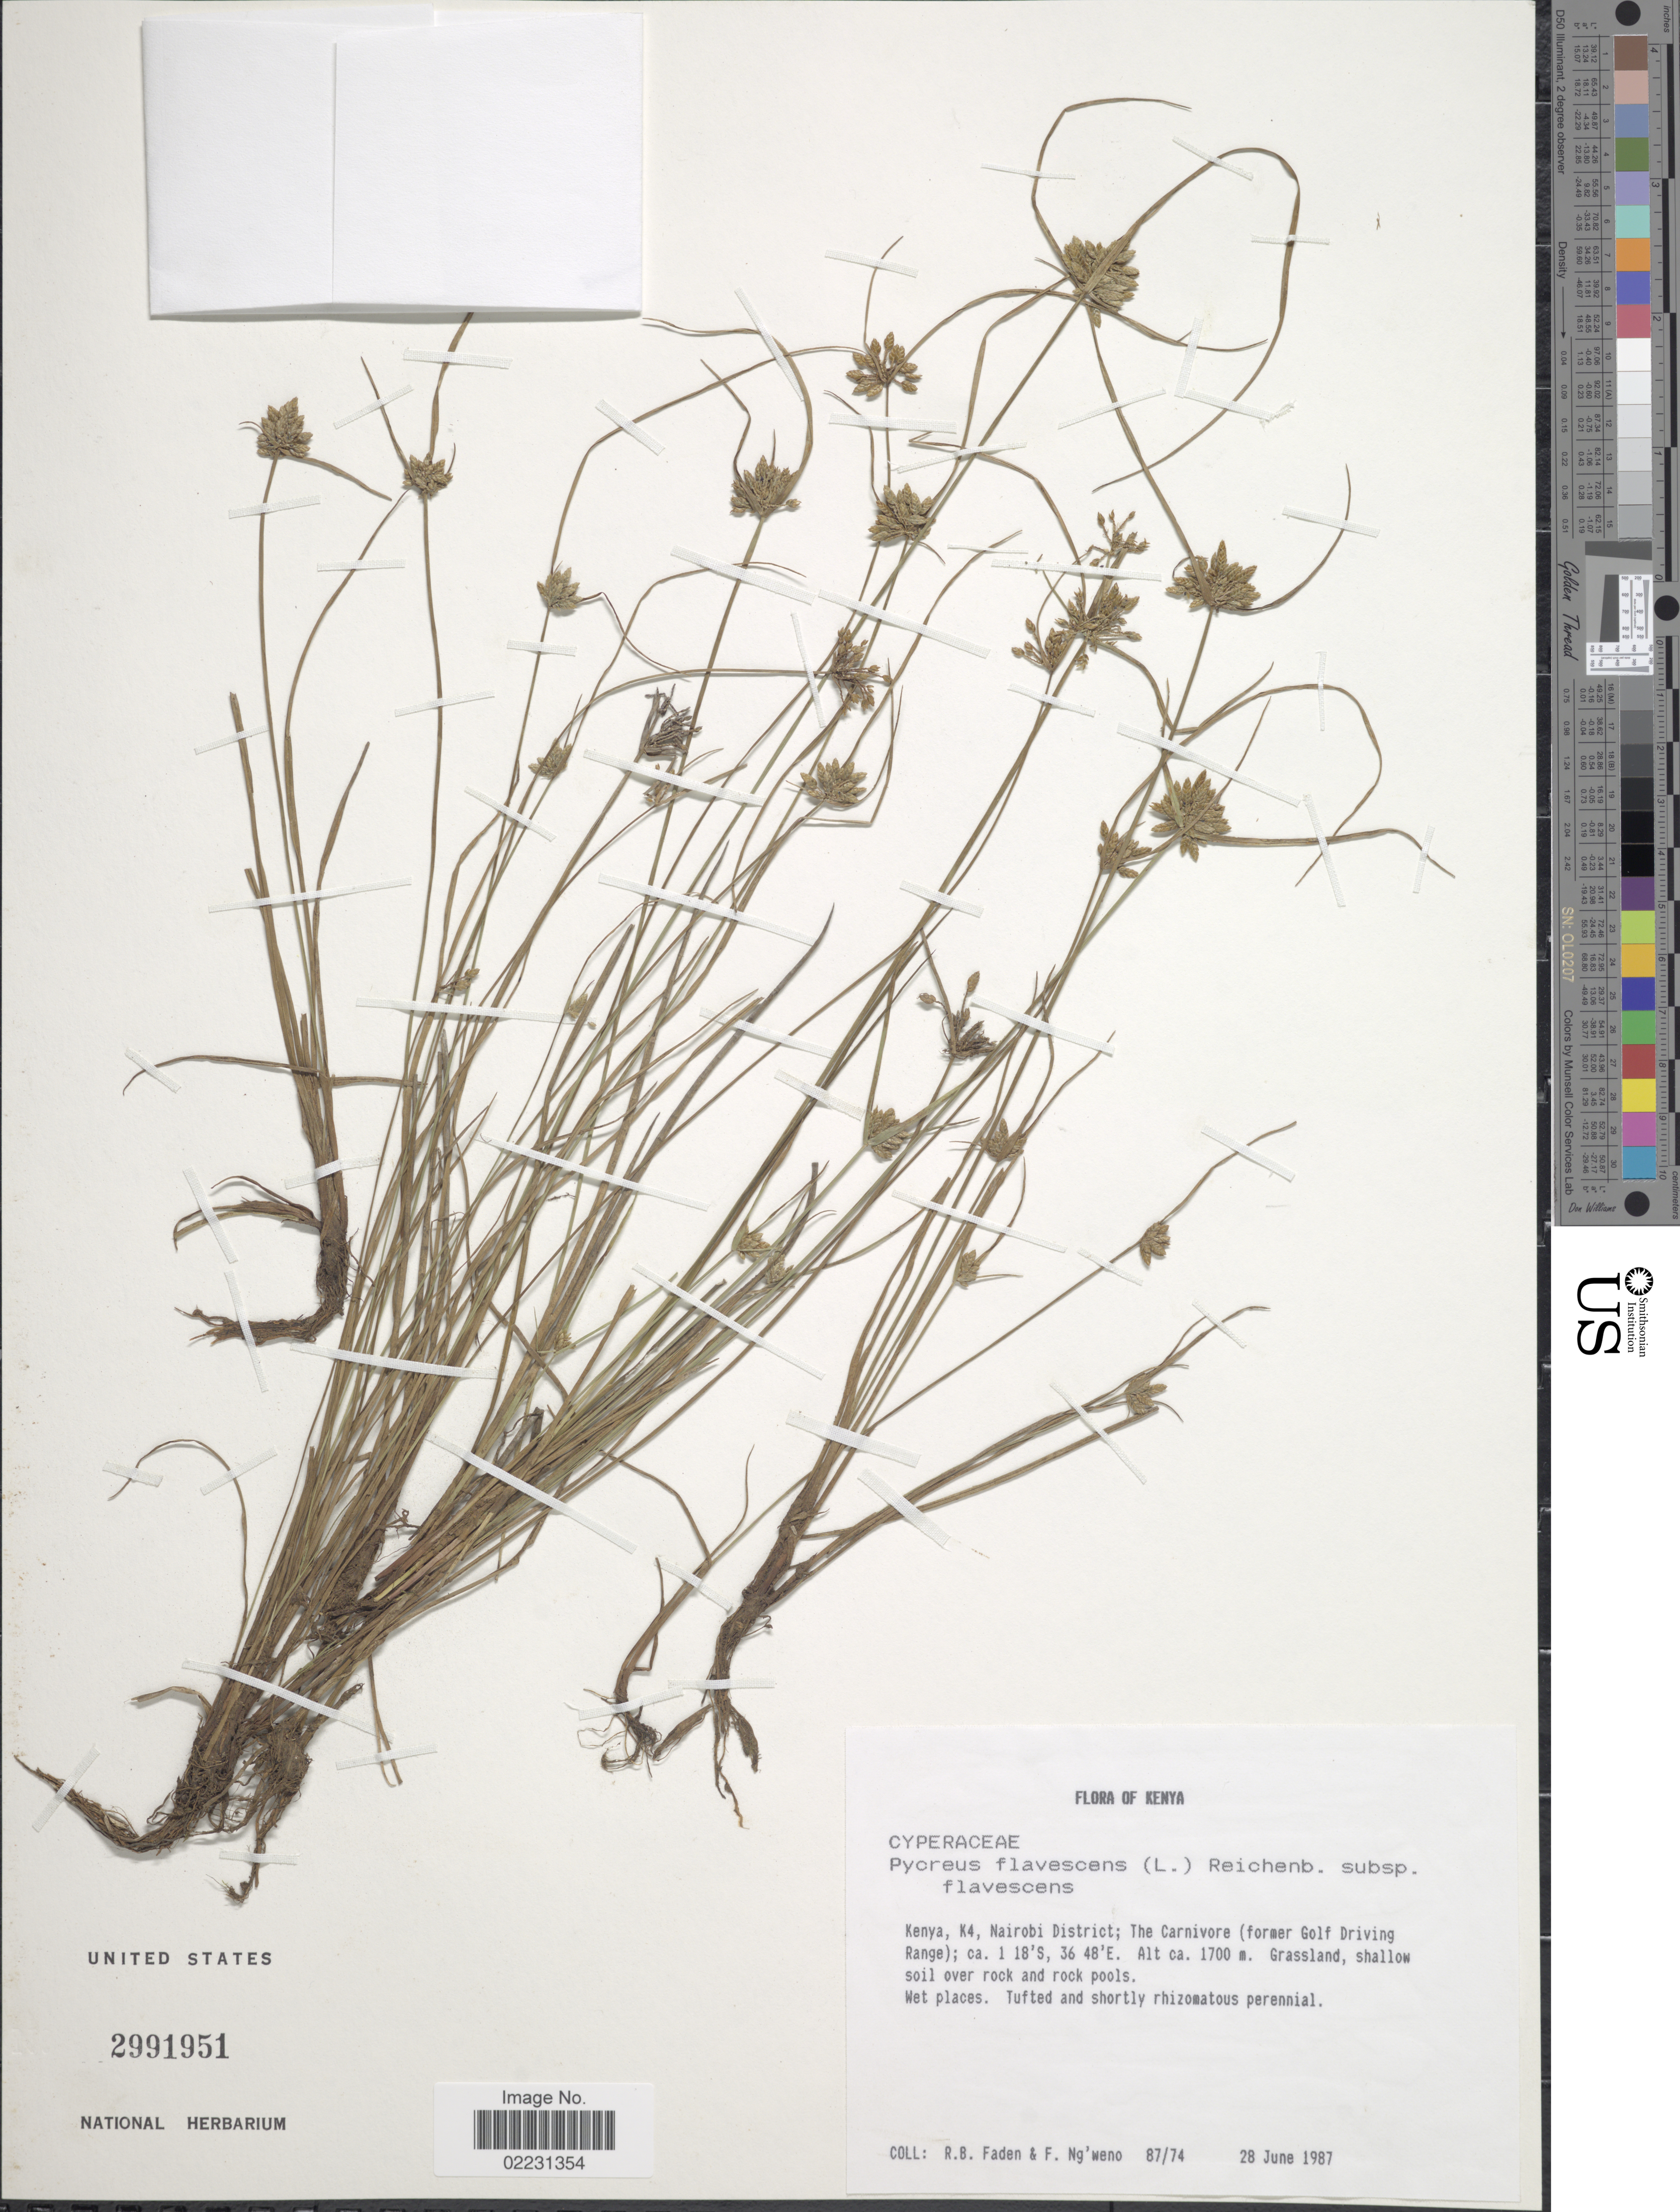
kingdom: Plantae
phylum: Tracheophyta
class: Liliopsida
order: Poales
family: Cyperaceae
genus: Cyperus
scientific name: Cyperus flavescens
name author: L.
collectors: R. B. Faden & F. Ng'weno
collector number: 87/74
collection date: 1987-06-28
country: Kenya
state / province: Nairobi Area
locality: Kenya, K4, Nairobi District; The Carnivore (former Golf Driving Range).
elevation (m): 1700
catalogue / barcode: US 2991951